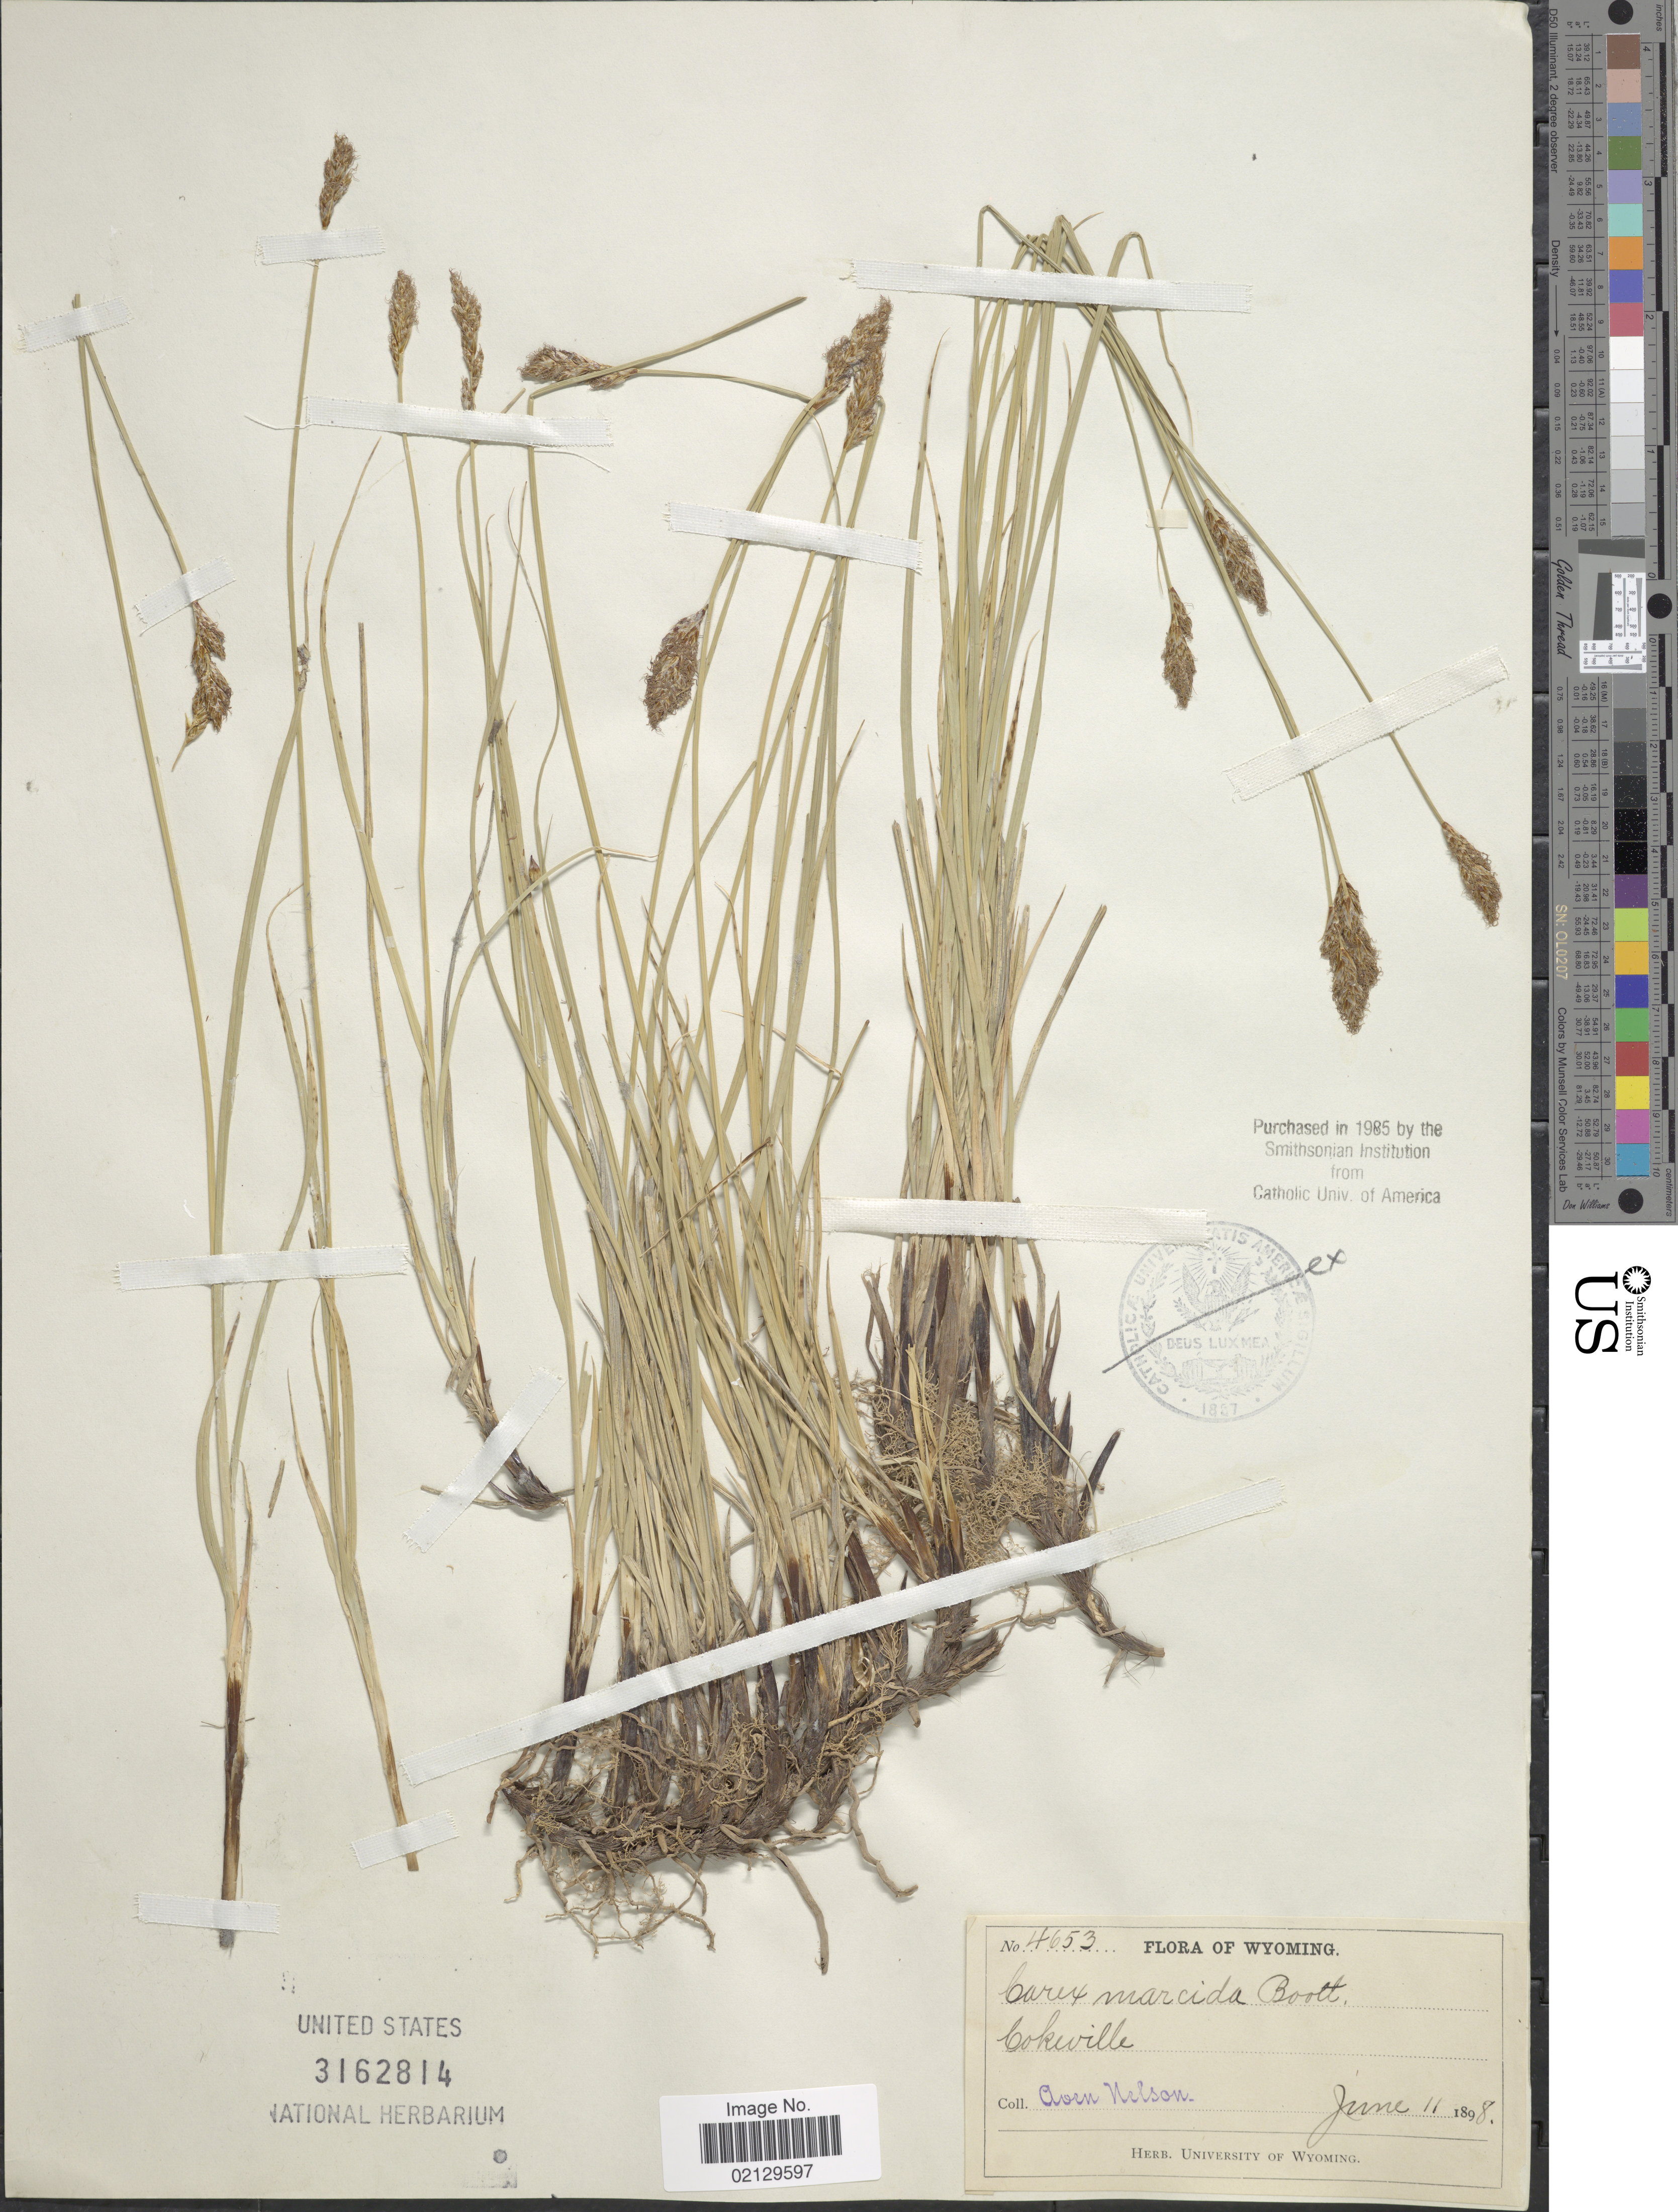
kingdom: Plantae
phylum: Tracheophyta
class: Liliopsida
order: Poales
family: Cyperaceae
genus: Carex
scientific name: Carex praegracilis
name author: W. Boott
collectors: A. Nelson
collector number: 4653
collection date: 1898-06-11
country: United States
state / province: Wyoming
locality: Wyoming, Cokeville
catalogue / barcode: US 3162814